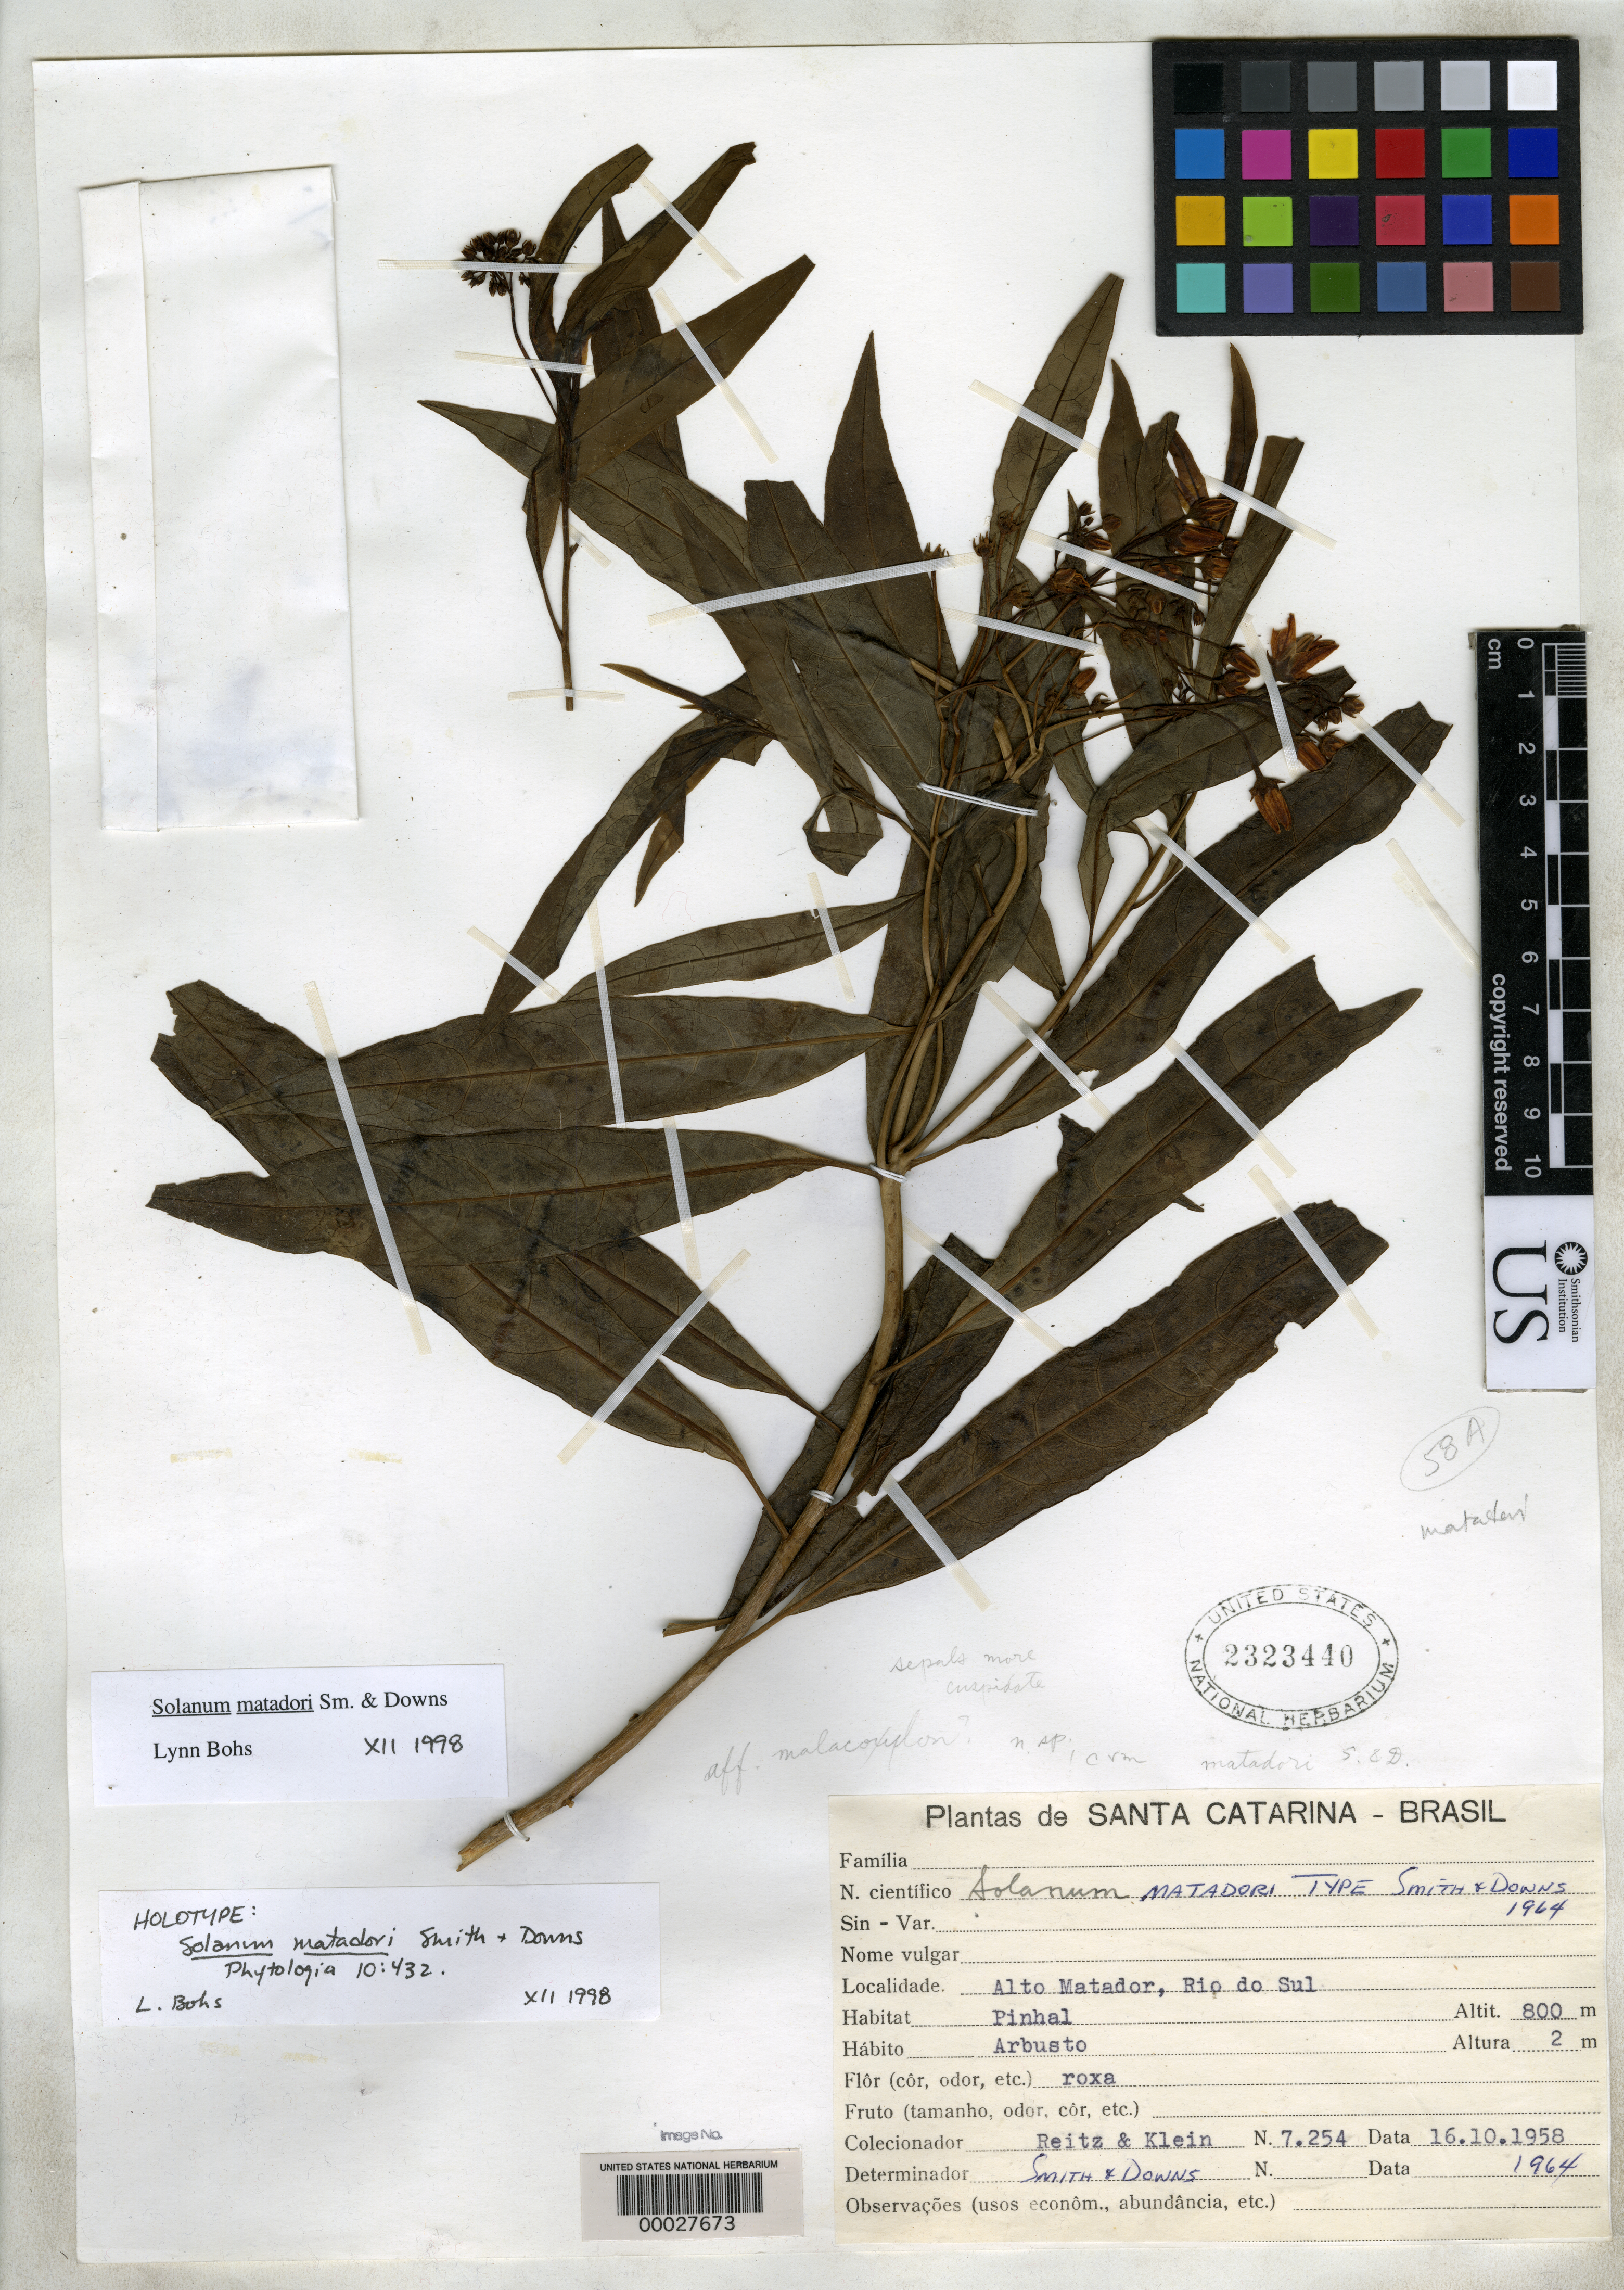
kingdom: Plantae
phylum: Tracheophyta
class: Magnoliopsida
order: Solanales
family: Solanaceae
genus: Solanum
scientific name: Solanum matadori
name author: L.B. Sm. & Downs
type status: Holotype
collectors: R. Reitz & R. M. Klein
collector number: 7254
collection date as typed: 16 Oct 1958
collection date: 1958-10-16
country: Brazil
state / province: Santa Catarina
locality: Alto Matador, Rio do Sul.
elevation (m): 800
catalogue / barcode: US 2323440